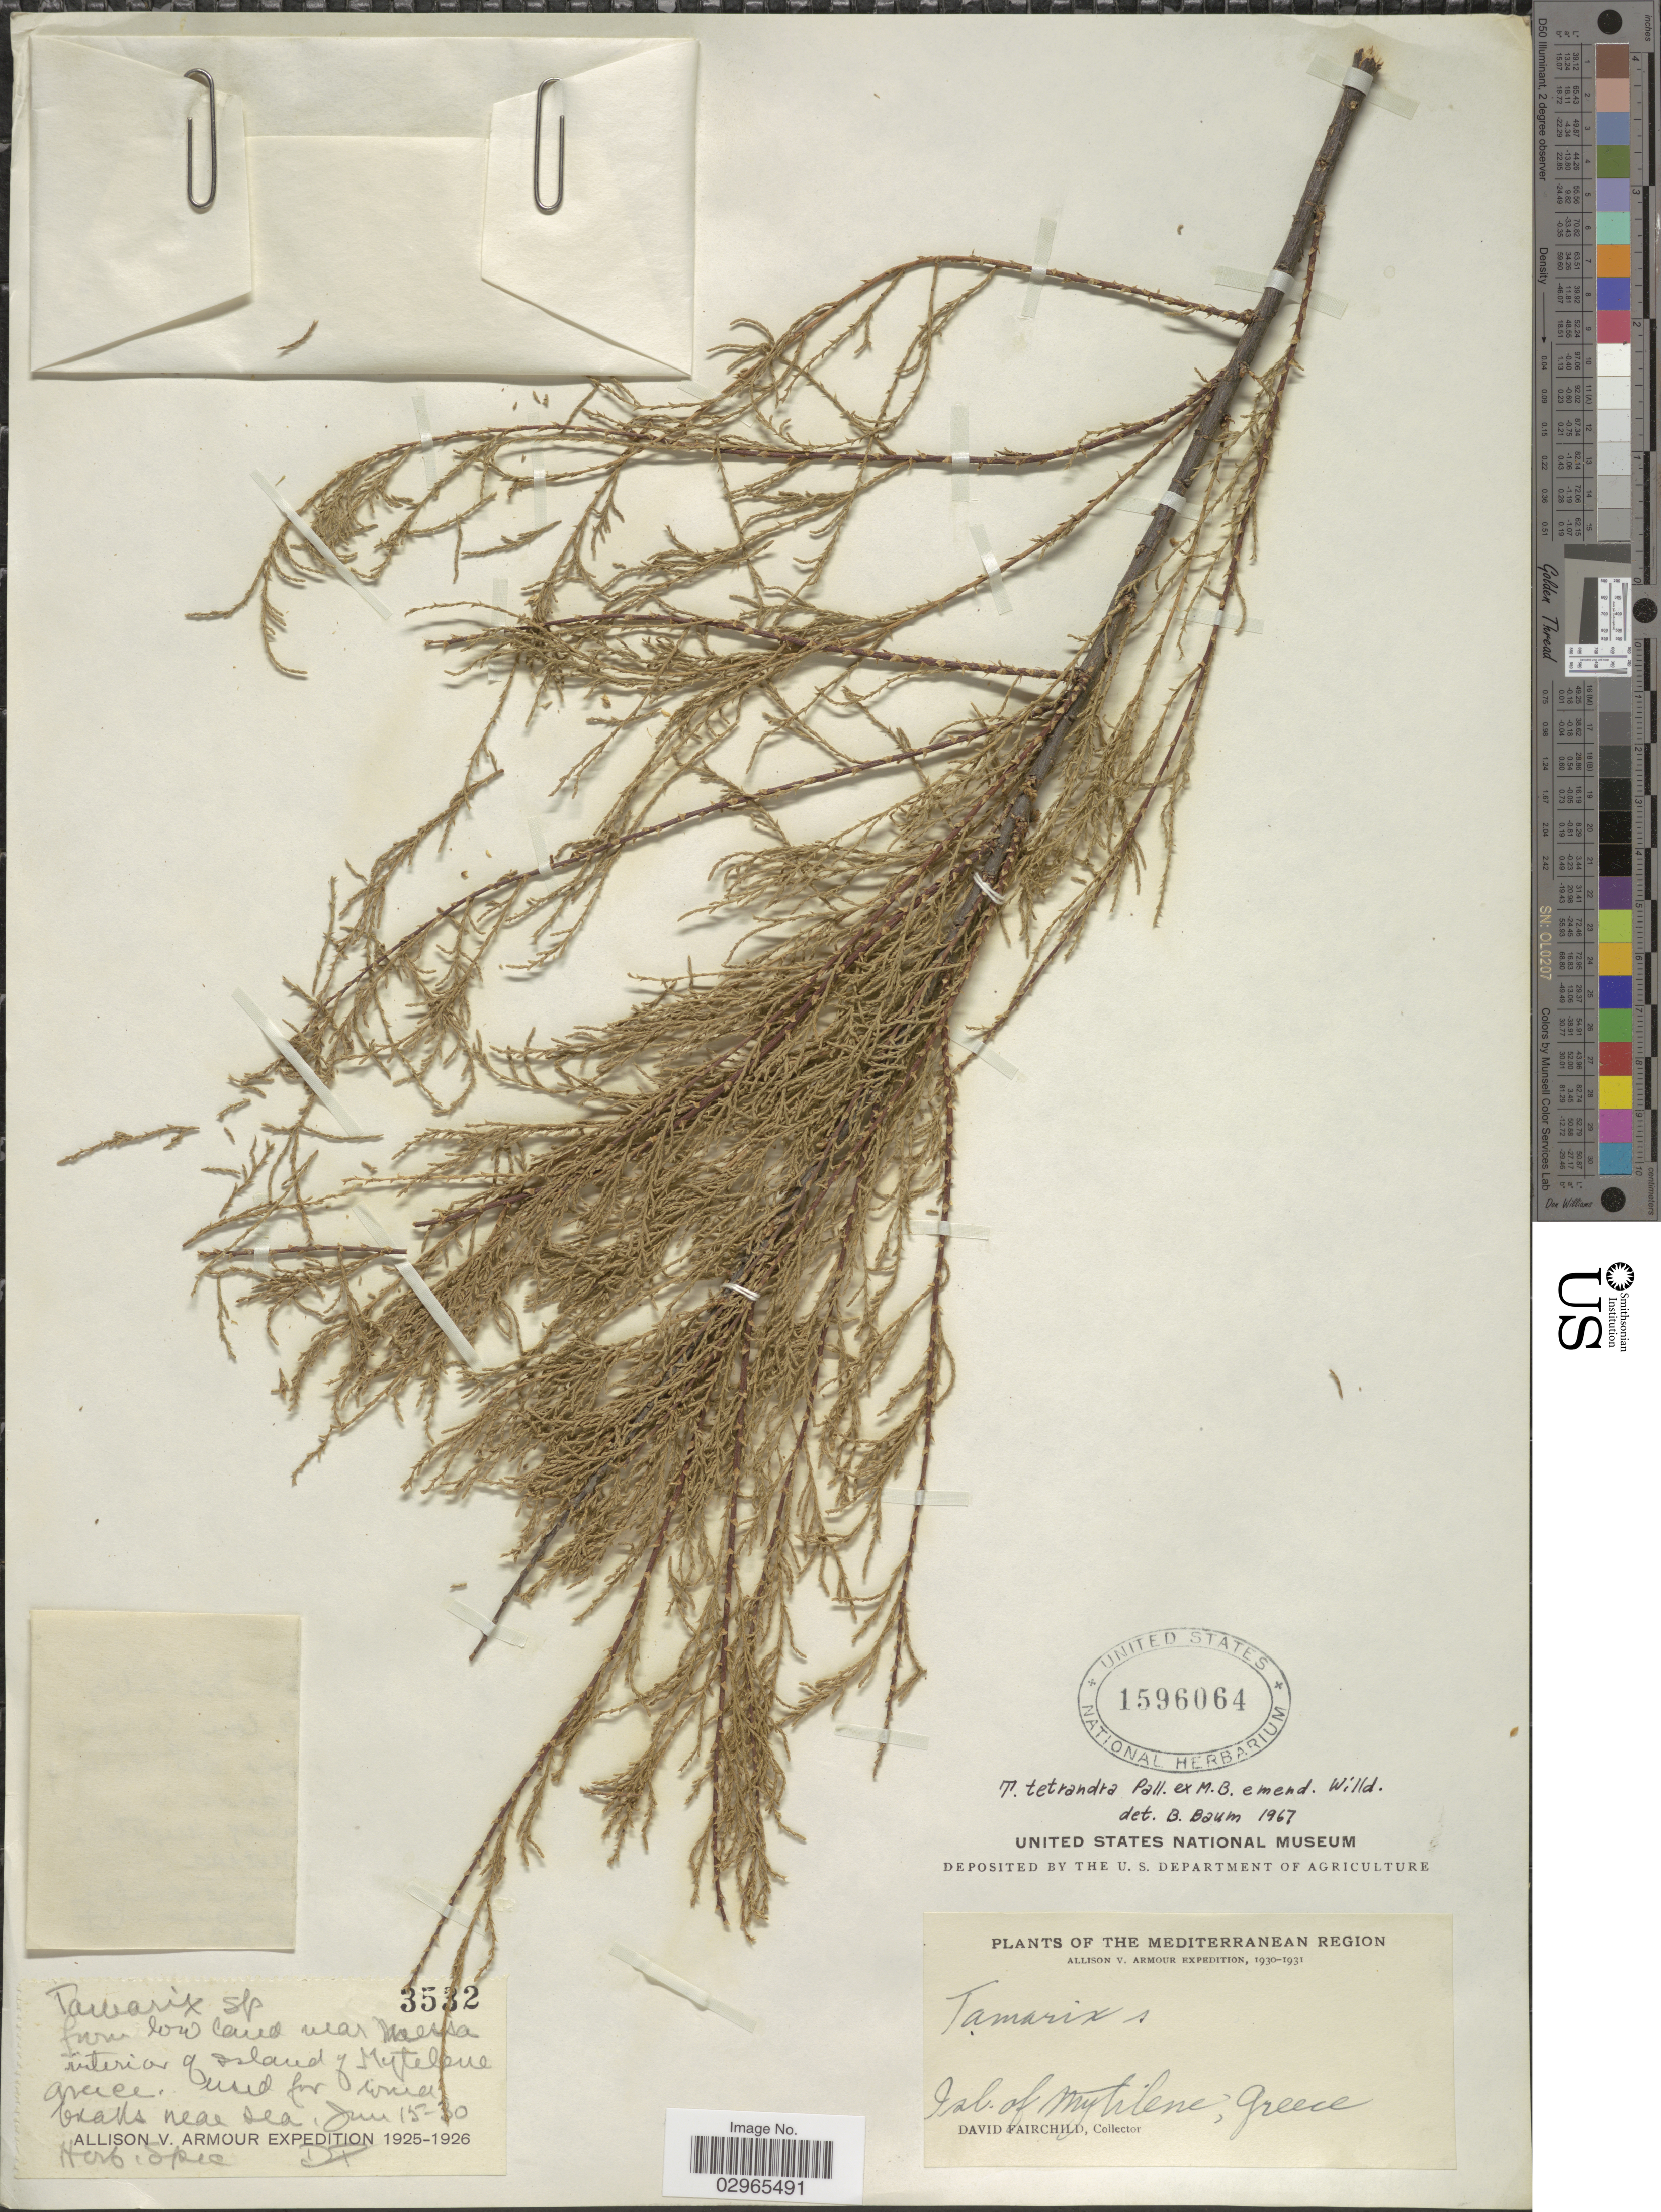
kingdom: Plantae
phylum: Tracheophyta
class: Magnoliopsida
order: Caryophyllales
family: Tamaricaceae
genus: Tamarix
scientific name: Tamarix tetrandra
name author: Pall. ex M. Bieb.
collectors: D. Fairchild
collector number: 3532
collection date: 1930-06-15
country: Greece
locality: The Mediterranean Region. Isl. of Mytilene.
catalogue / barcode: US 1596064